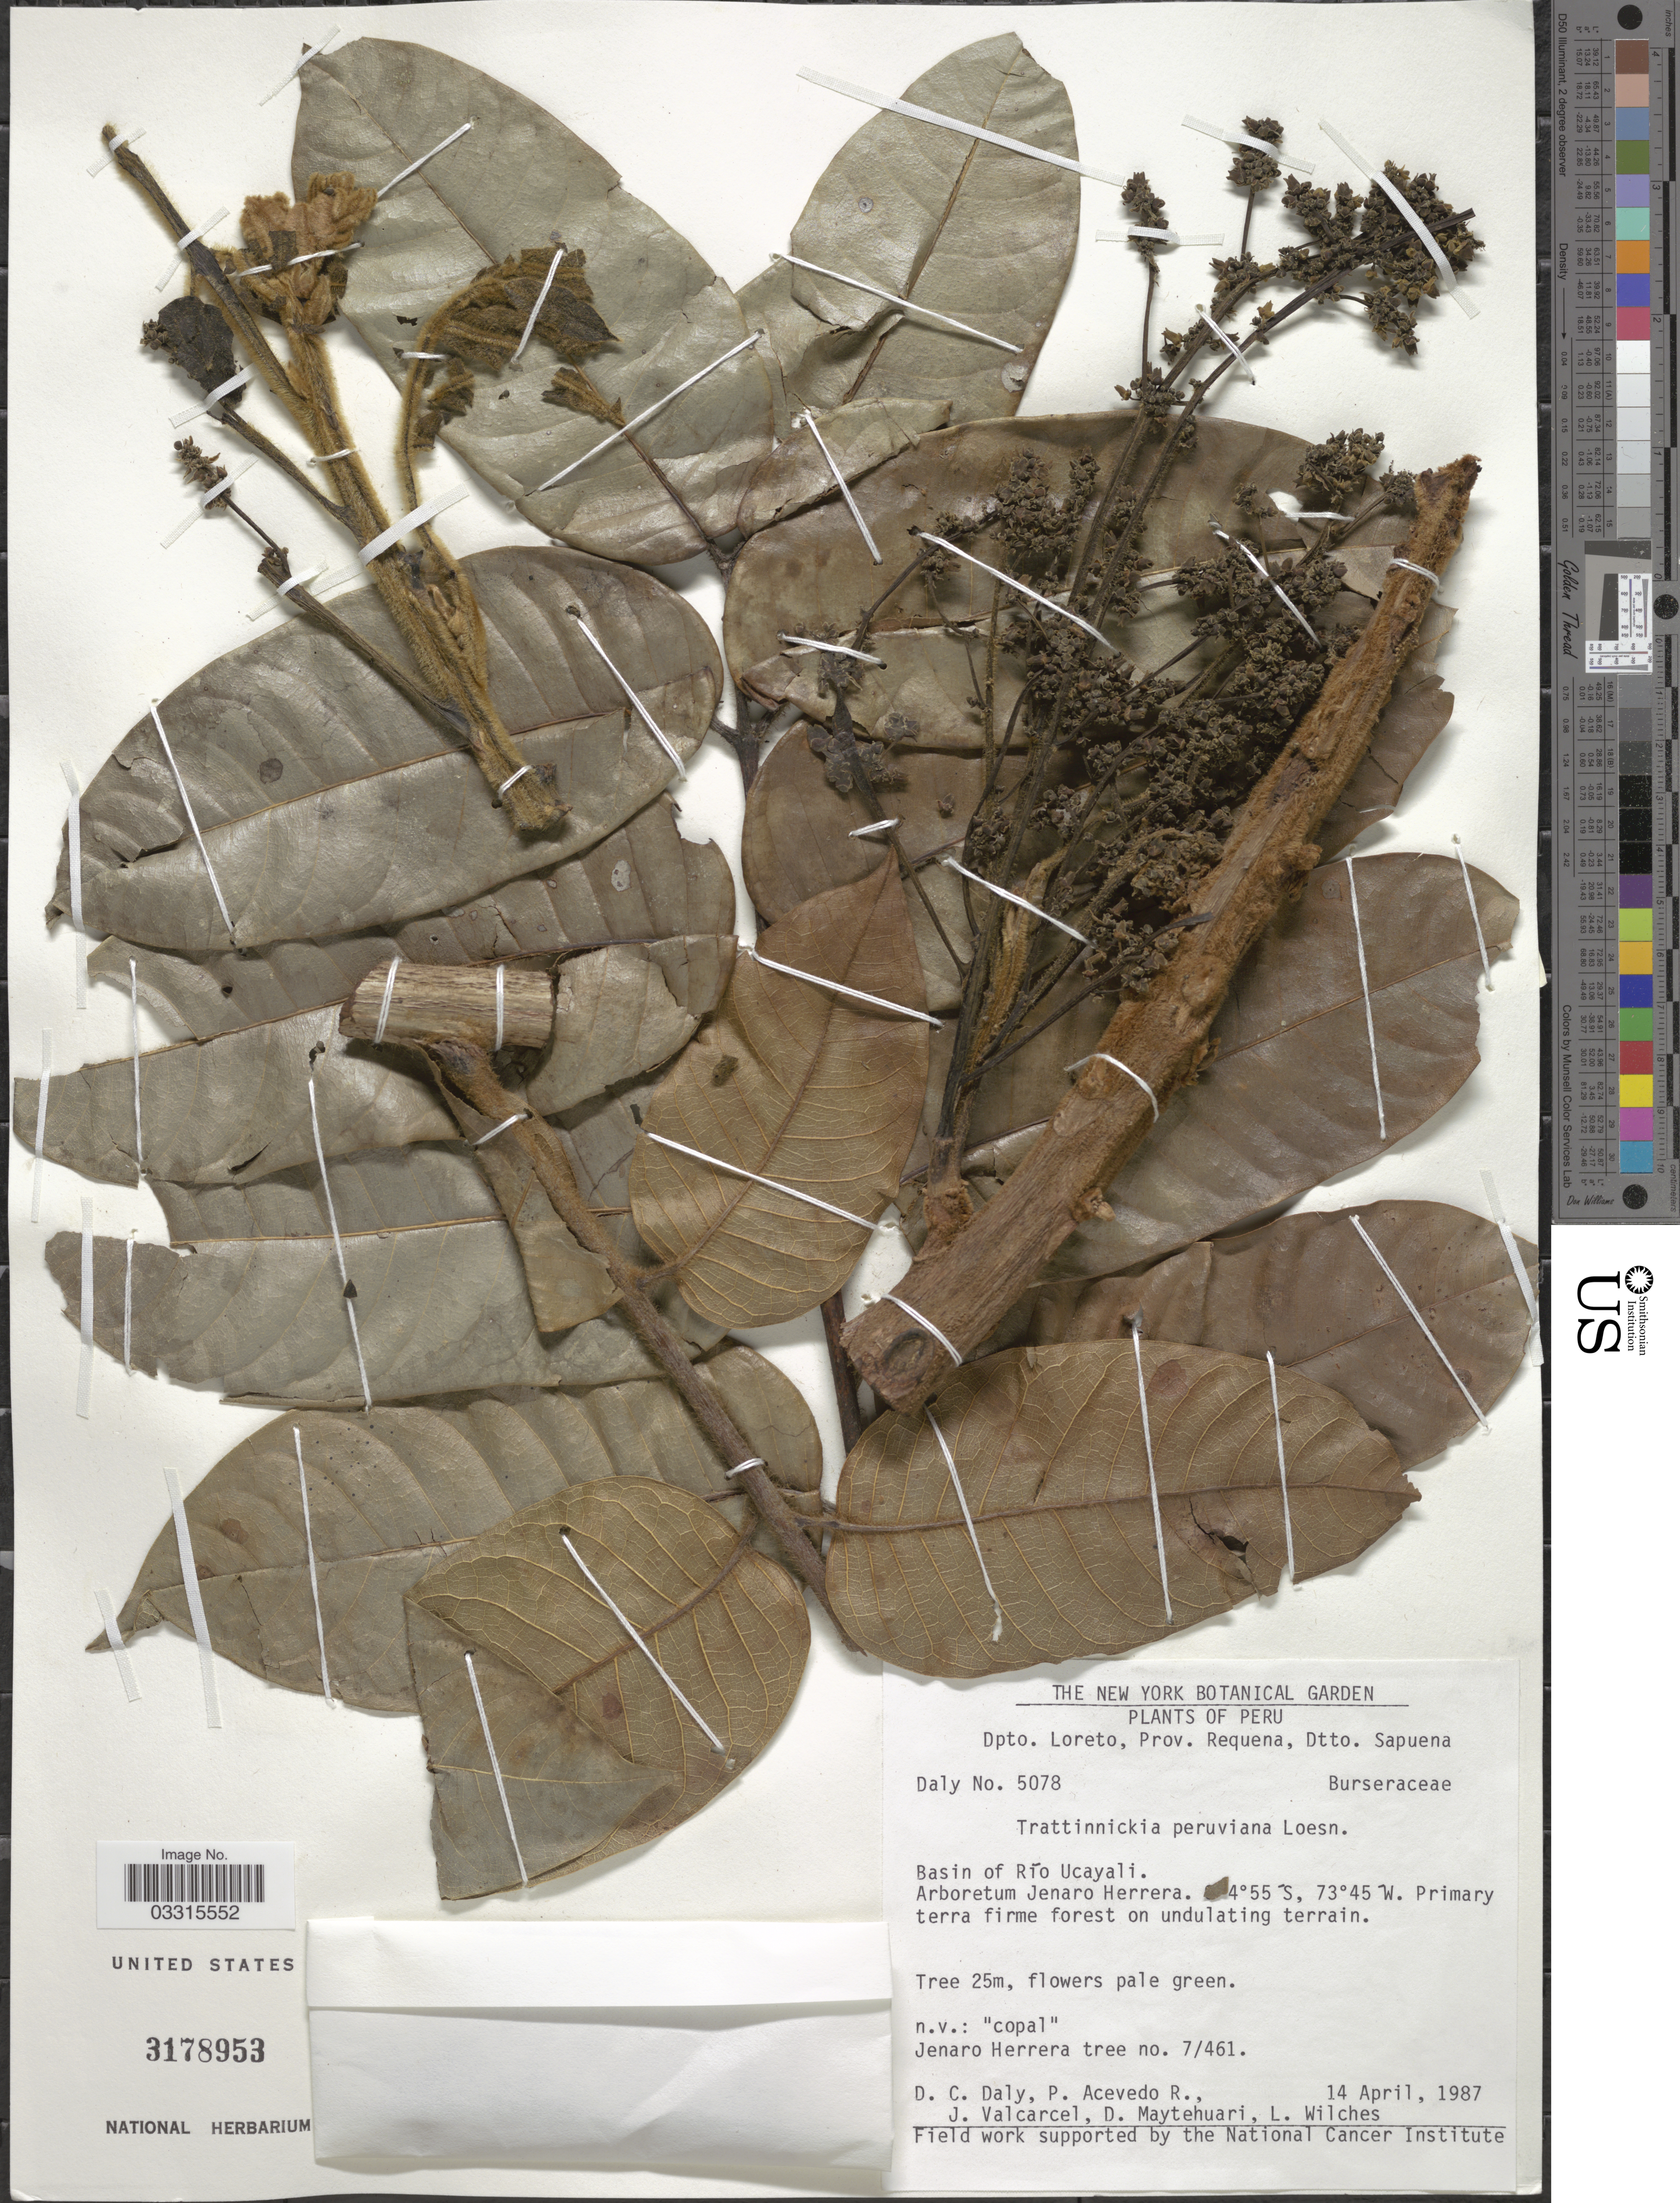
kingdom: Plantae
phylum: Tracheophyta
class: Magnoliopsida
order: Sapindales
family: Burseraceae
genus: Trattinnickia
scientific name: Trattinnickia laxiflora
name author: Swart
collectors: D. C. Daly, P. Acevedo R., J. Valcarcel, D. Maytehuari & L. Wilches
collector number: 5078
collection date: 1987-04-14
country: Peru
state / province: Loreto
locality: Dpto. Loreto, Prov. Requena, Dtto. Sapuena. Basin of Río Ucayali. Arboretum Jenaro Herrera.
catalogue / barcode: US 3178953